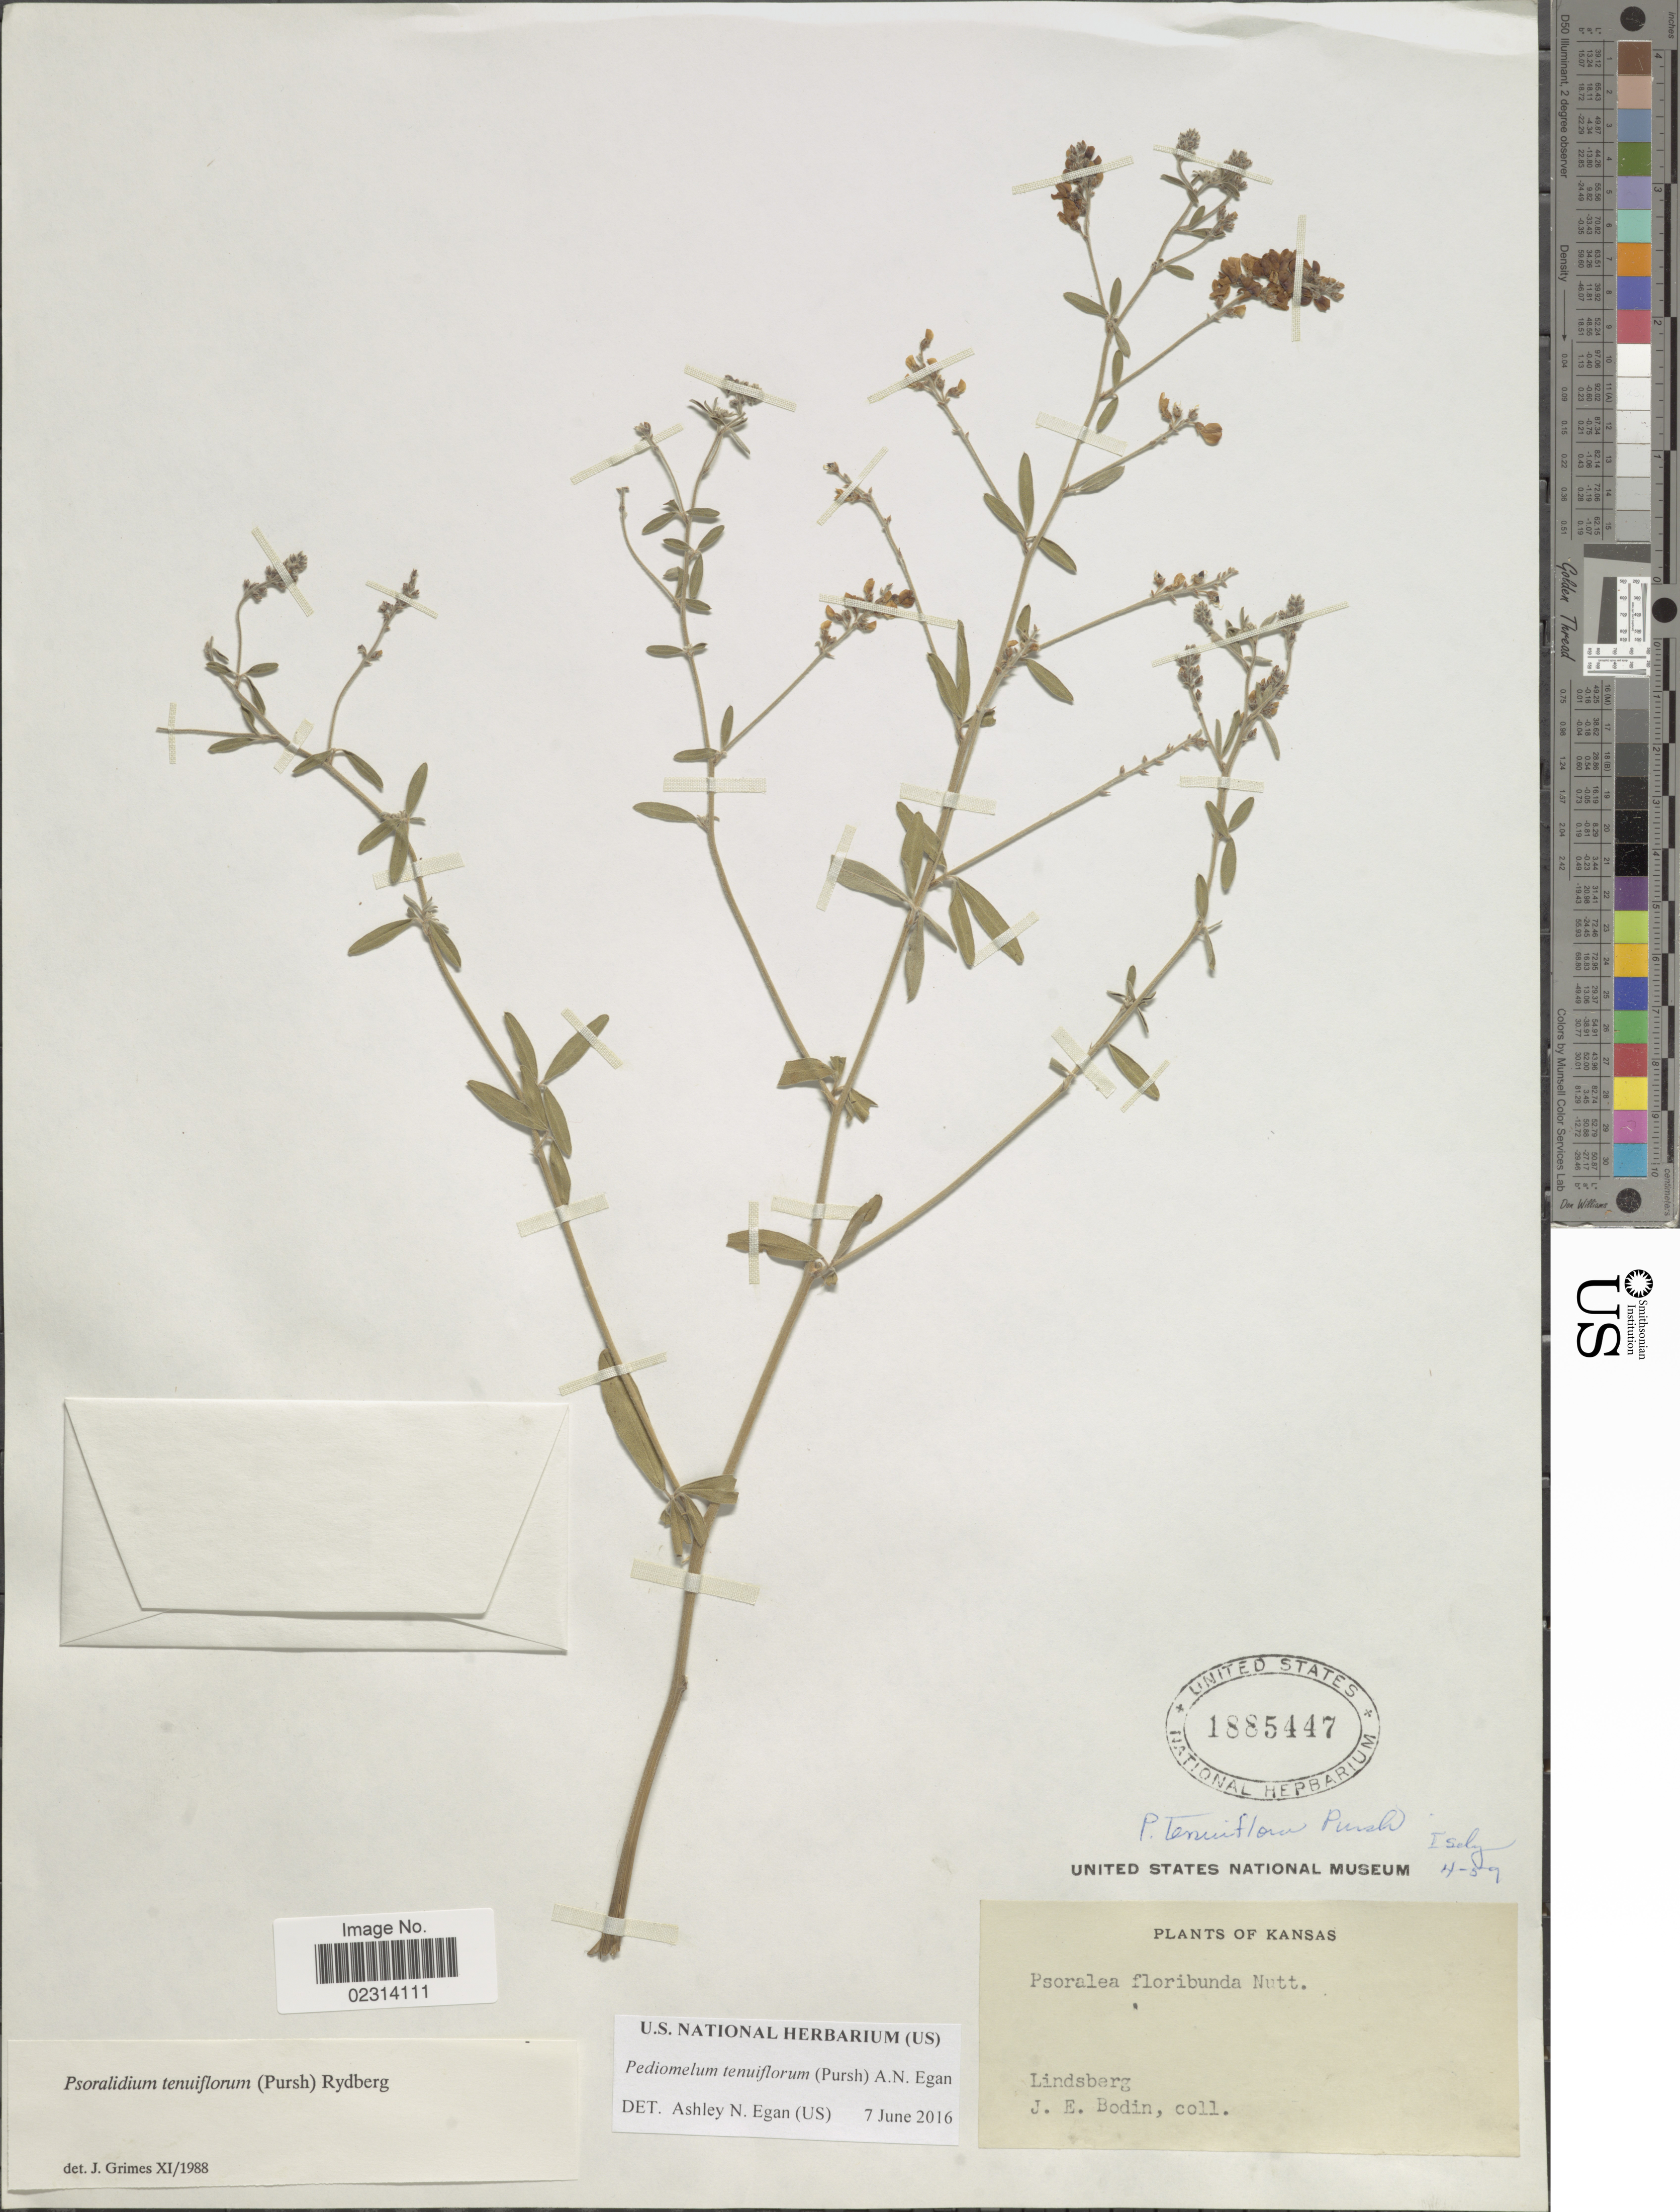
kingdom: Plantae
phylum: Tracheophyta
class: Magnoliopsida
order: Fabales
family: Fabaceae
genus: Psoralidium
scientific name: Psoralidium tenuiflorum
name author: (Pursh) Rydb.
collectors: J. E. Bodin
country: United States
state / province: Kansas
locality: Lindsberg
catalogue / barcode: US 1885447